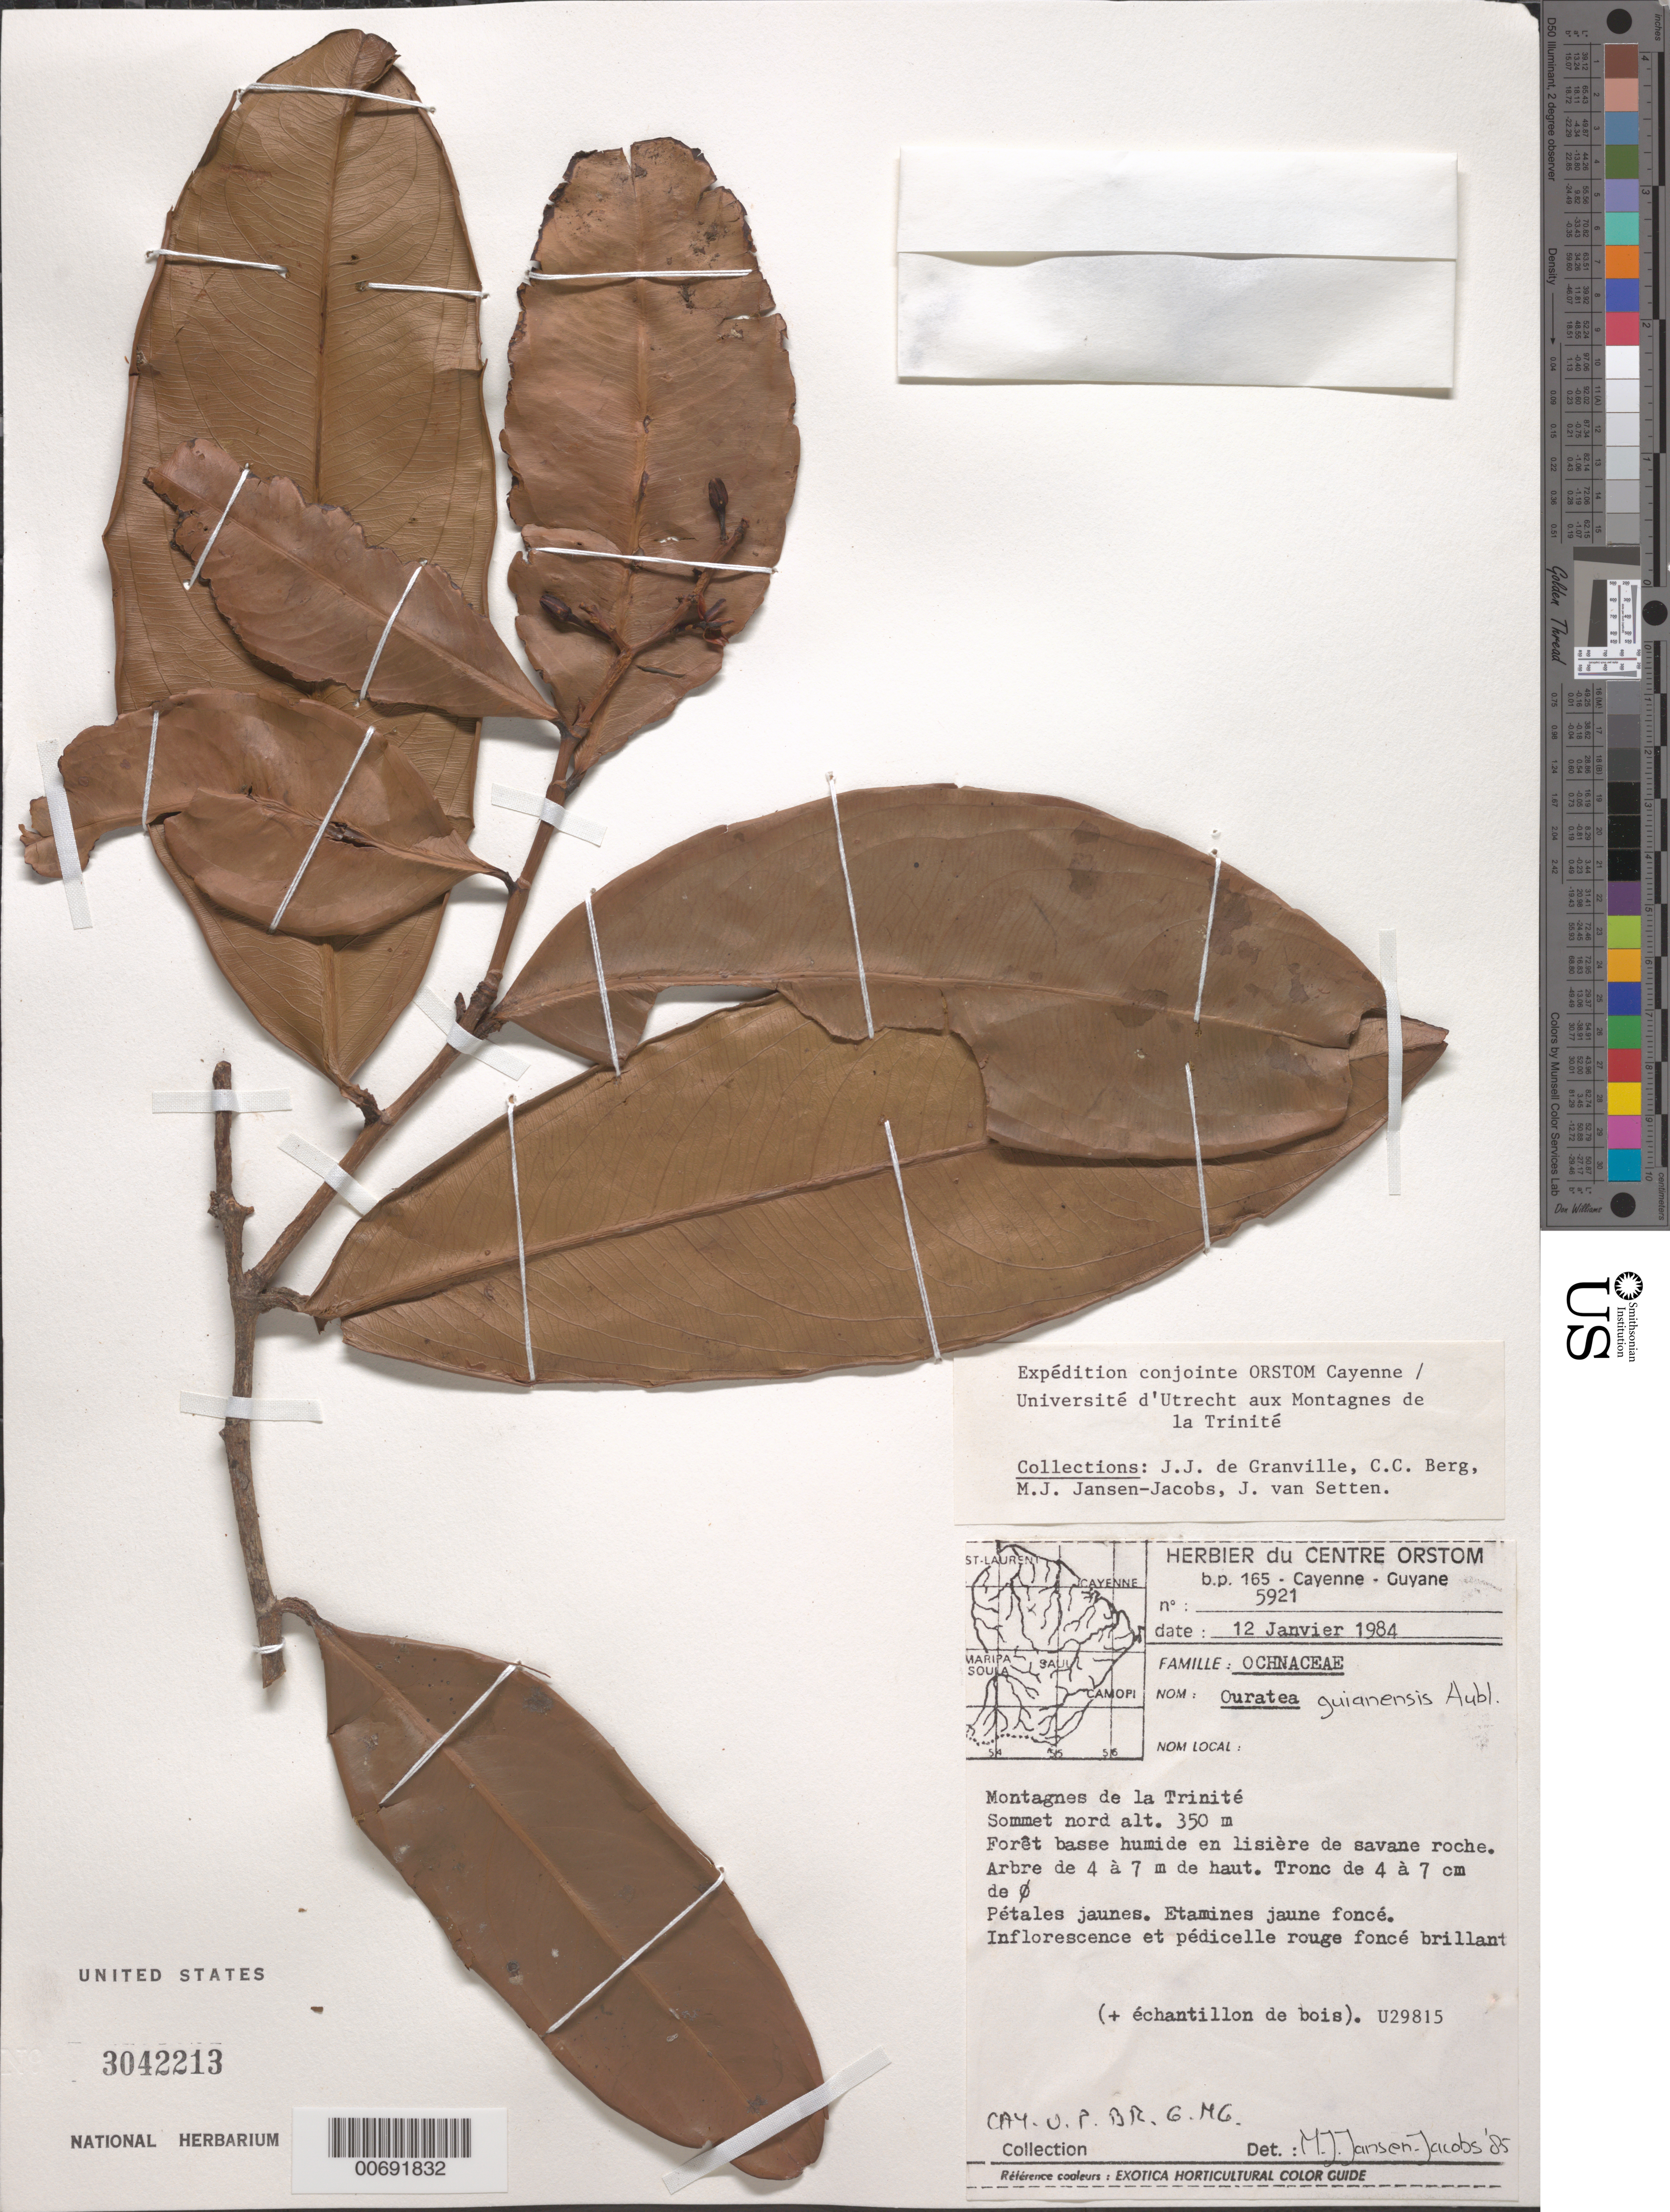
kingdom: Plantae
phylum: Tracheophyta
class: Magnoliopsida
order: Malpighiales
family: Ochnaceae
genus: Ouratea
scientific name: Ouratea guianensis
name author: Aubl.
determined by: Jansen-Jacobs, M. J., (U), Nationaal Herbarium Nederland, Utrecht University branch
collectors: J.-J. de Granville, C. C. Berg, M. J. Jansen-Jacobs & J. van Setten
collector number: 5921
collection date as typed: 12-Jan-84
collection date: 1984-01-12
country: French Guiana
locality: Montagnes de la Trinité, sommet Nord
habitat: Forêt basse humide en lisière de savane roche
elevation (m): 350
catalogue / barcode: US 3042213